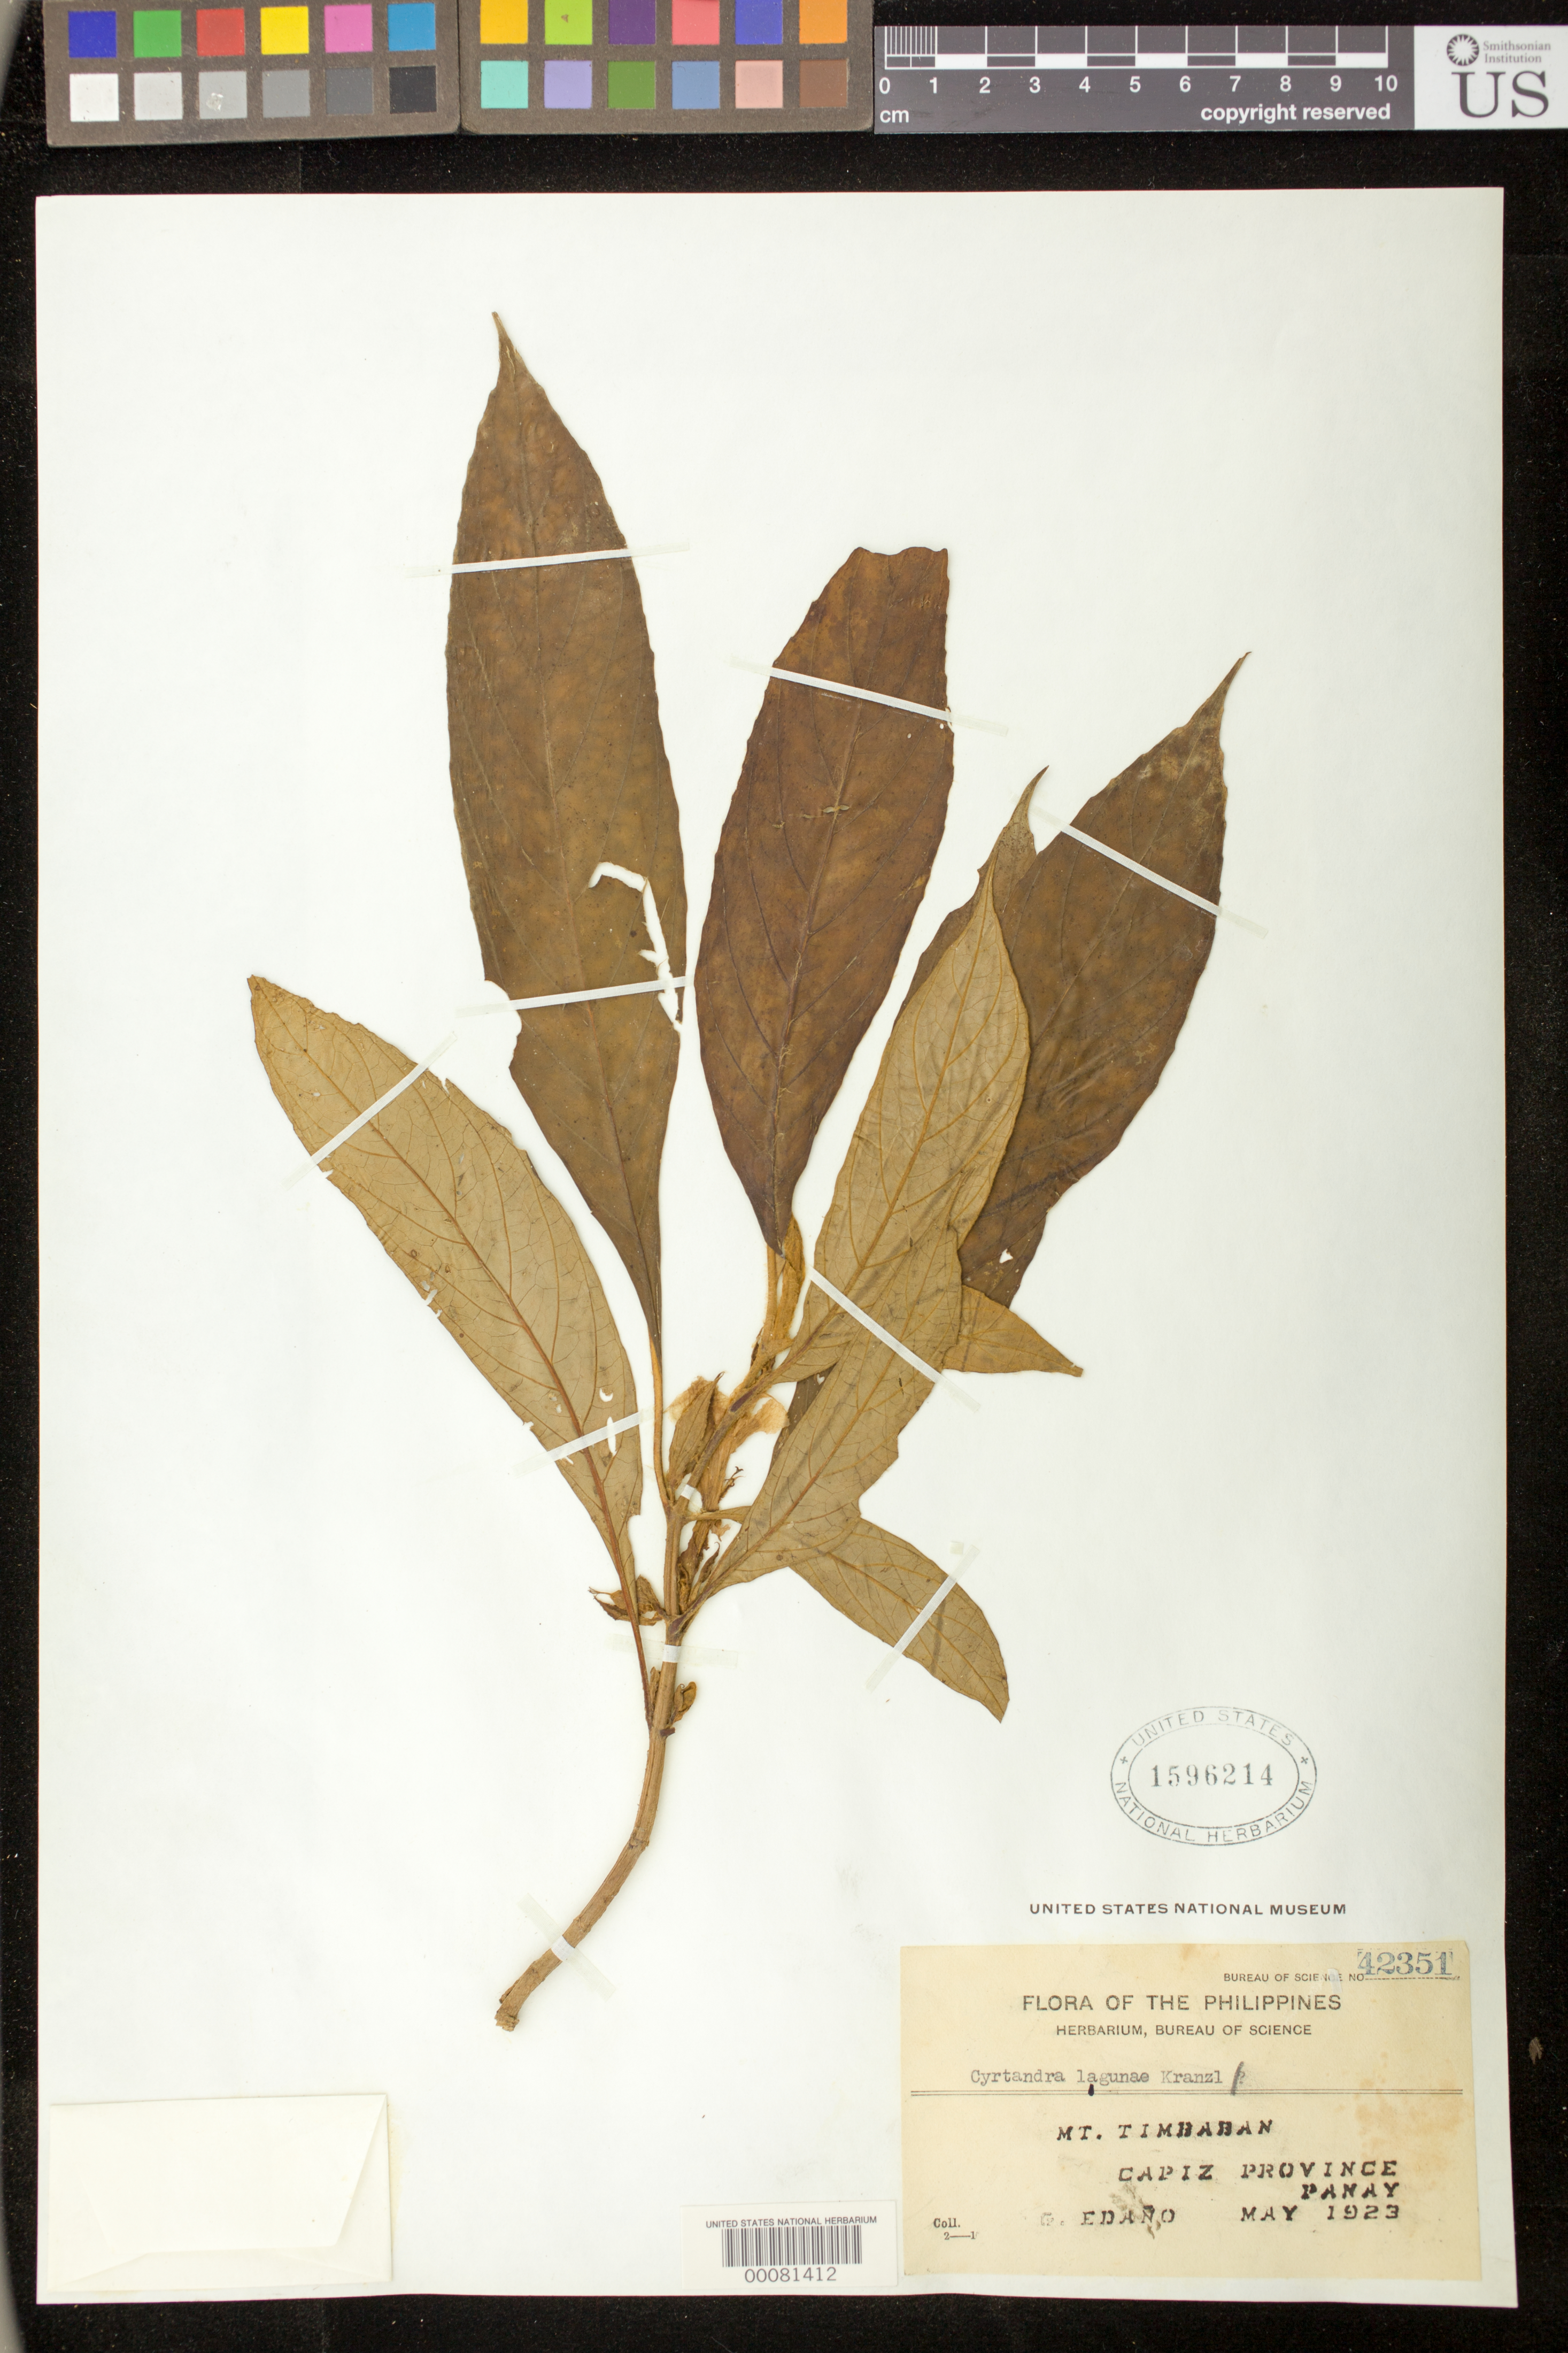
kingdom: Plantae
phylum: Tracheophyta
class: Magnoliopsida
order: Lamiales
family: Gesneriaceae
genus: Cyrtandra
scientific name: Cyrtandra lagunae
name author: Kraenzl.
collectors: G. Edaño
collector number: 42351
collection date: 1923-05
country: Philippines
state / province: Western Visayas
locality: Mt. Timbaban, Capiz Province, Panay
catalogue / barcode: US 1596214